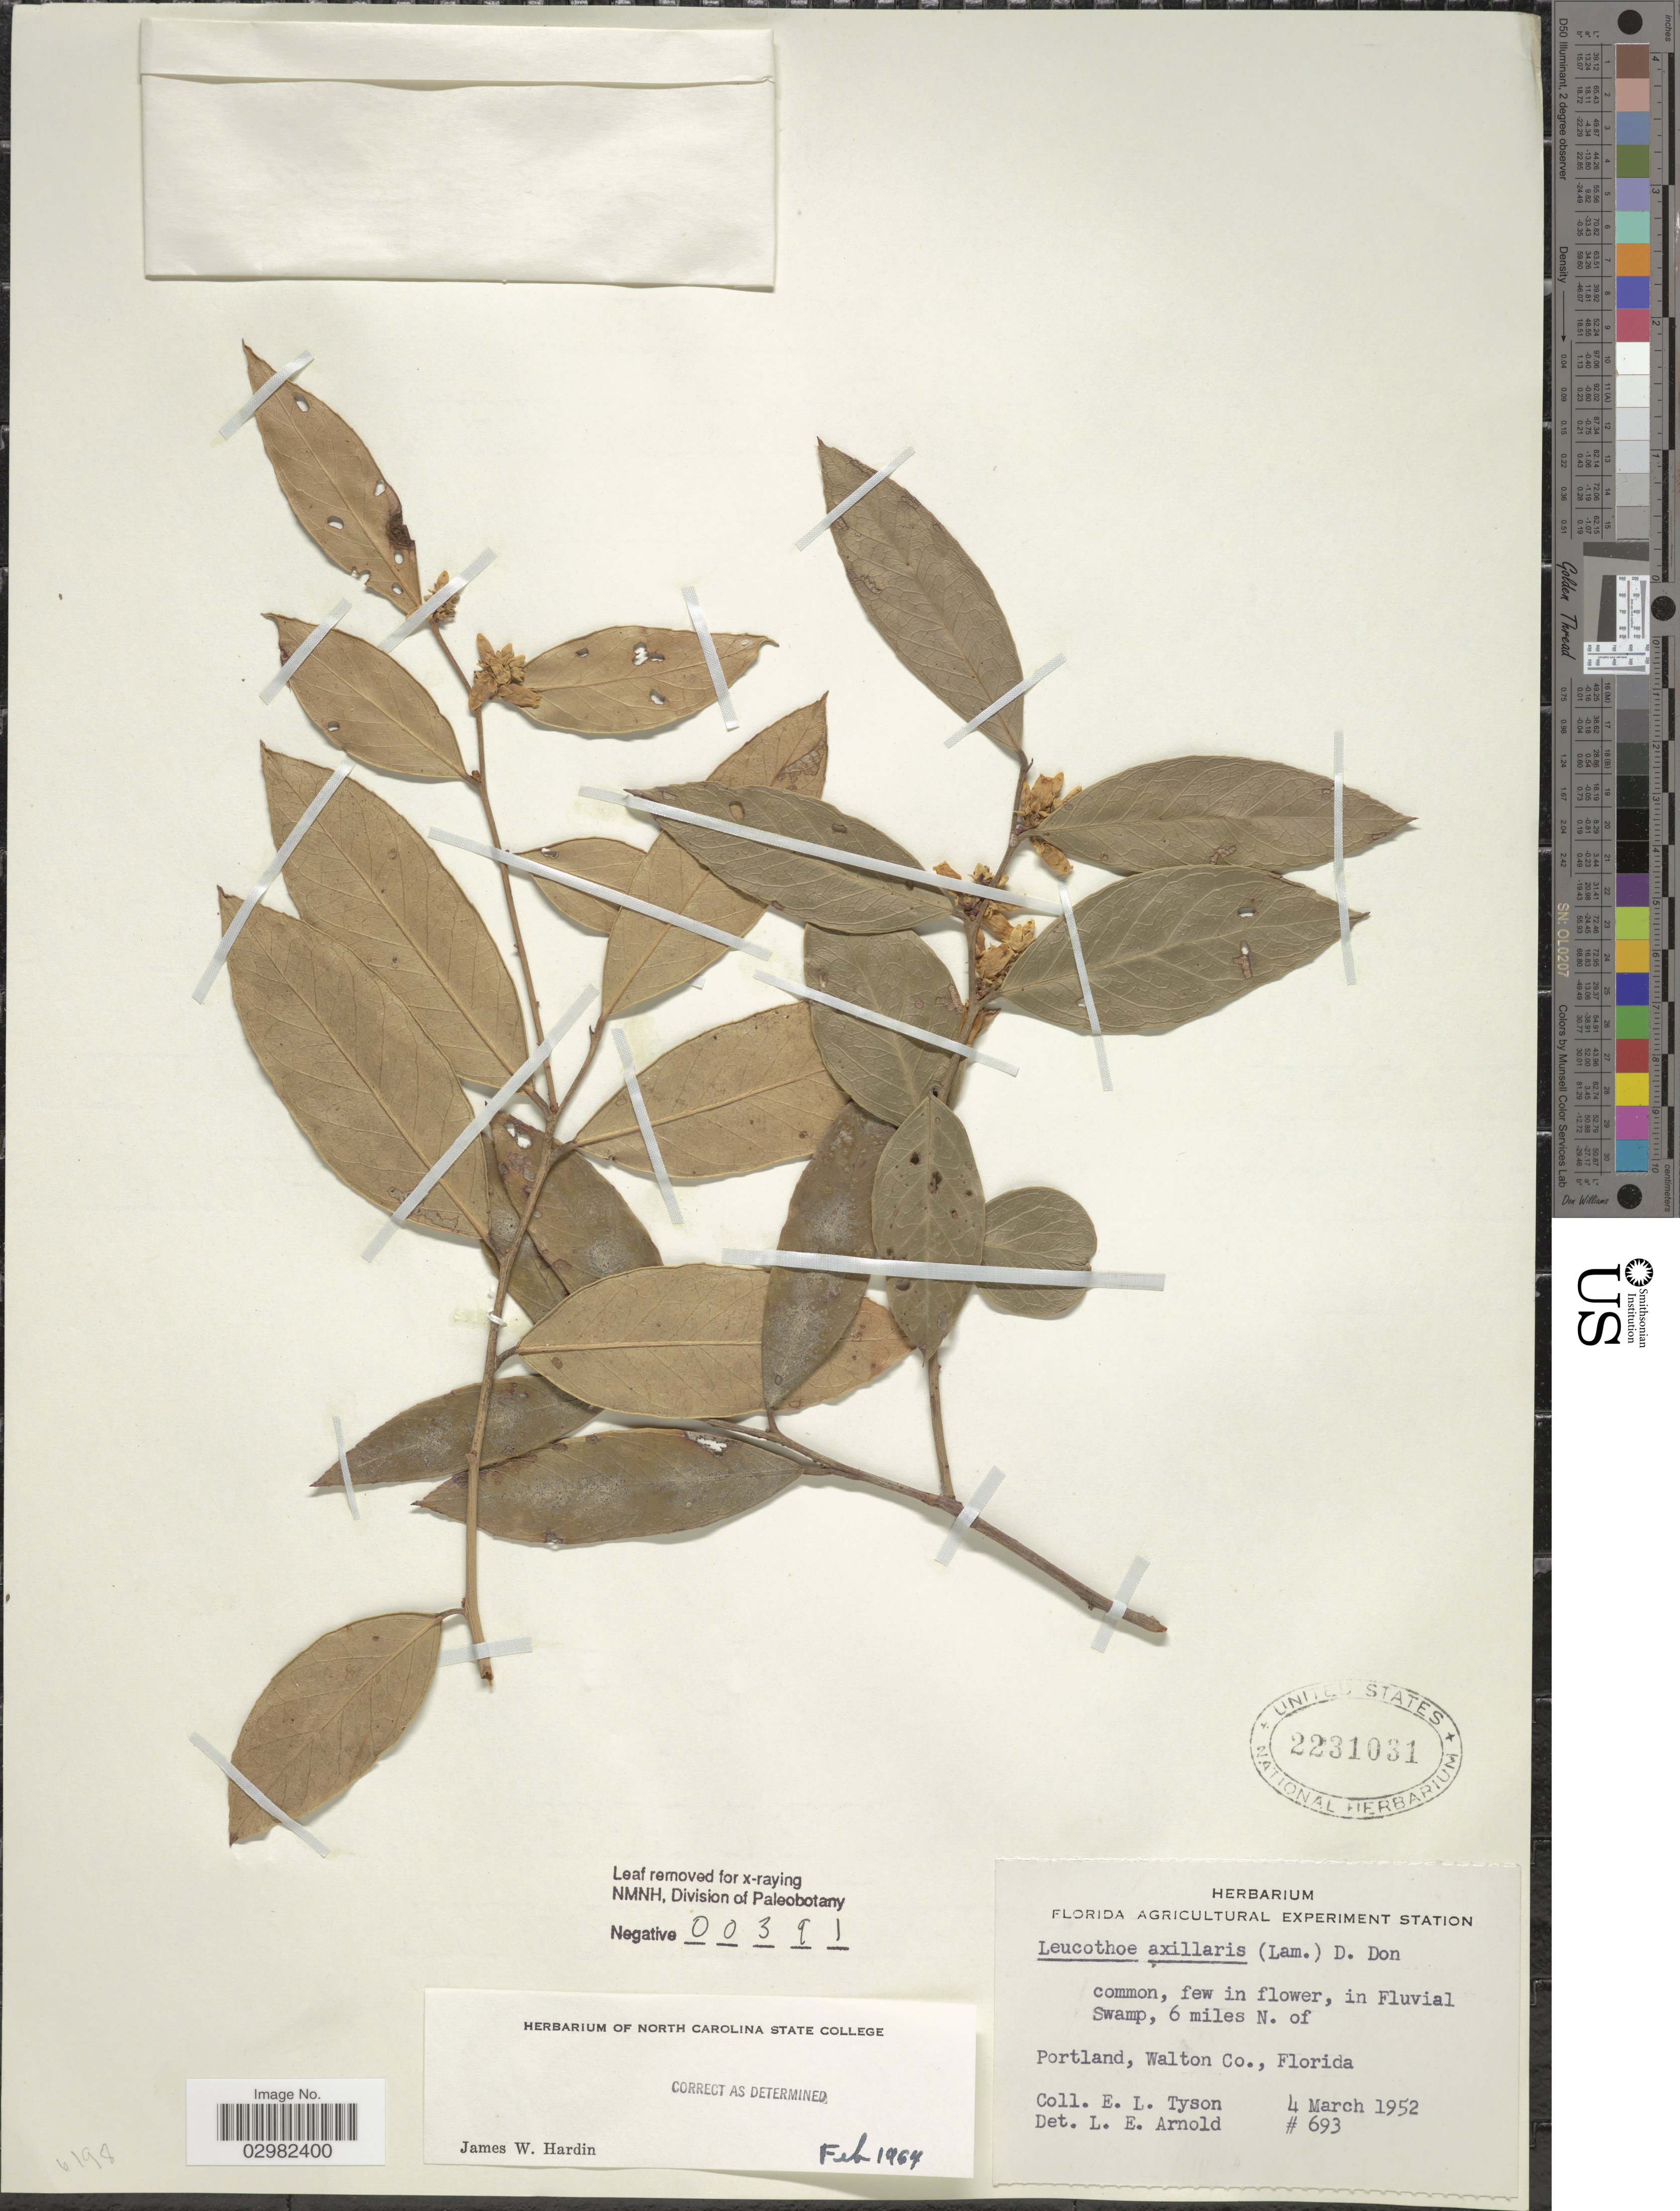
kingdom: Plantae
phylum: Tracheophyta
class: Magnoliopsida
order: Ericales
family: Ericaceae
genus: Leucothoe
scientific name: Leucothoë axillaris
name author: (Lam.) D. Don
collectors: E. L. Tyson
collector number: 693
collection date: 1952-03-04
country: United States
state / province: Florida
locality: In Fluvial Swamp, 6 miles N. of Portland, Walton Co.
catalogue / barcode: US 2231031